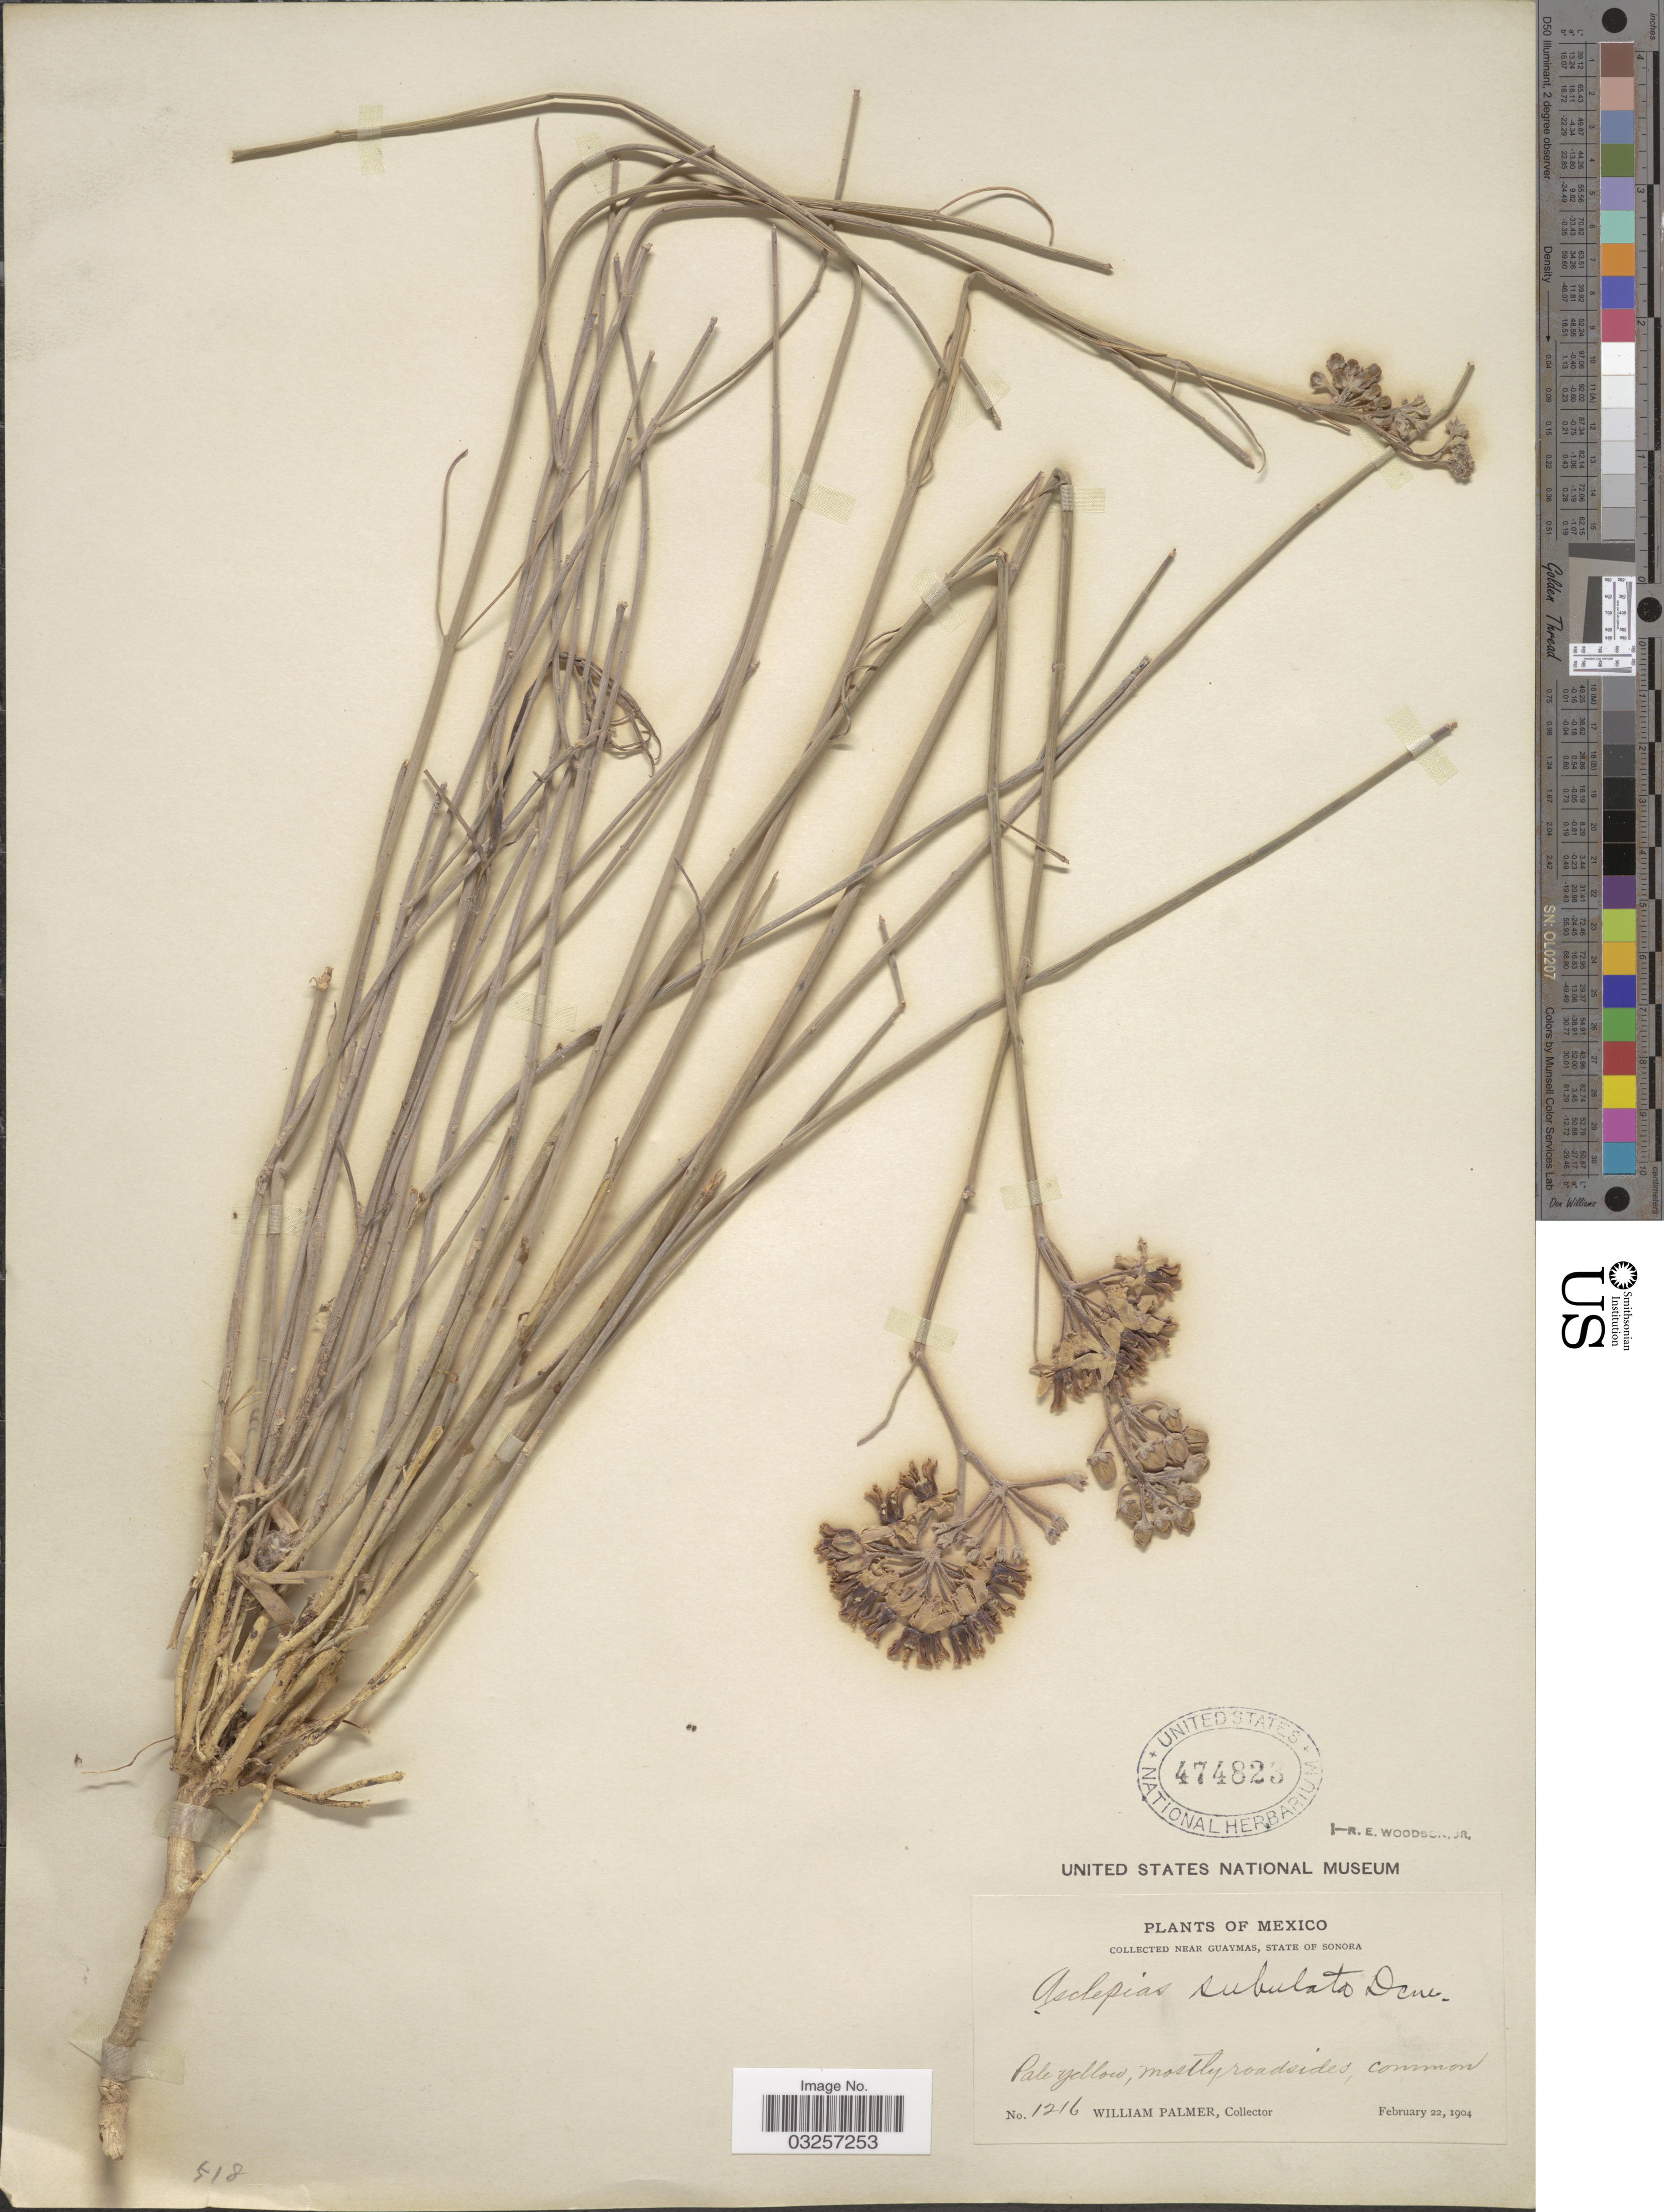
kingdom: Plantae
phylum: Tracheophyta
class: Magnoliopsida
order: Gentianales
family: Apocynaceae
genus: Asclepias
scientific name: Asclepias subulata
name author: Decne.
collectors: W. Palmer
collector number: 1216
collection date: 1904-02-22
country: Mexico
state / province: Sonora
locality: Near Guaymas, mostly roadsides.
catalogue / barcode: US 474823